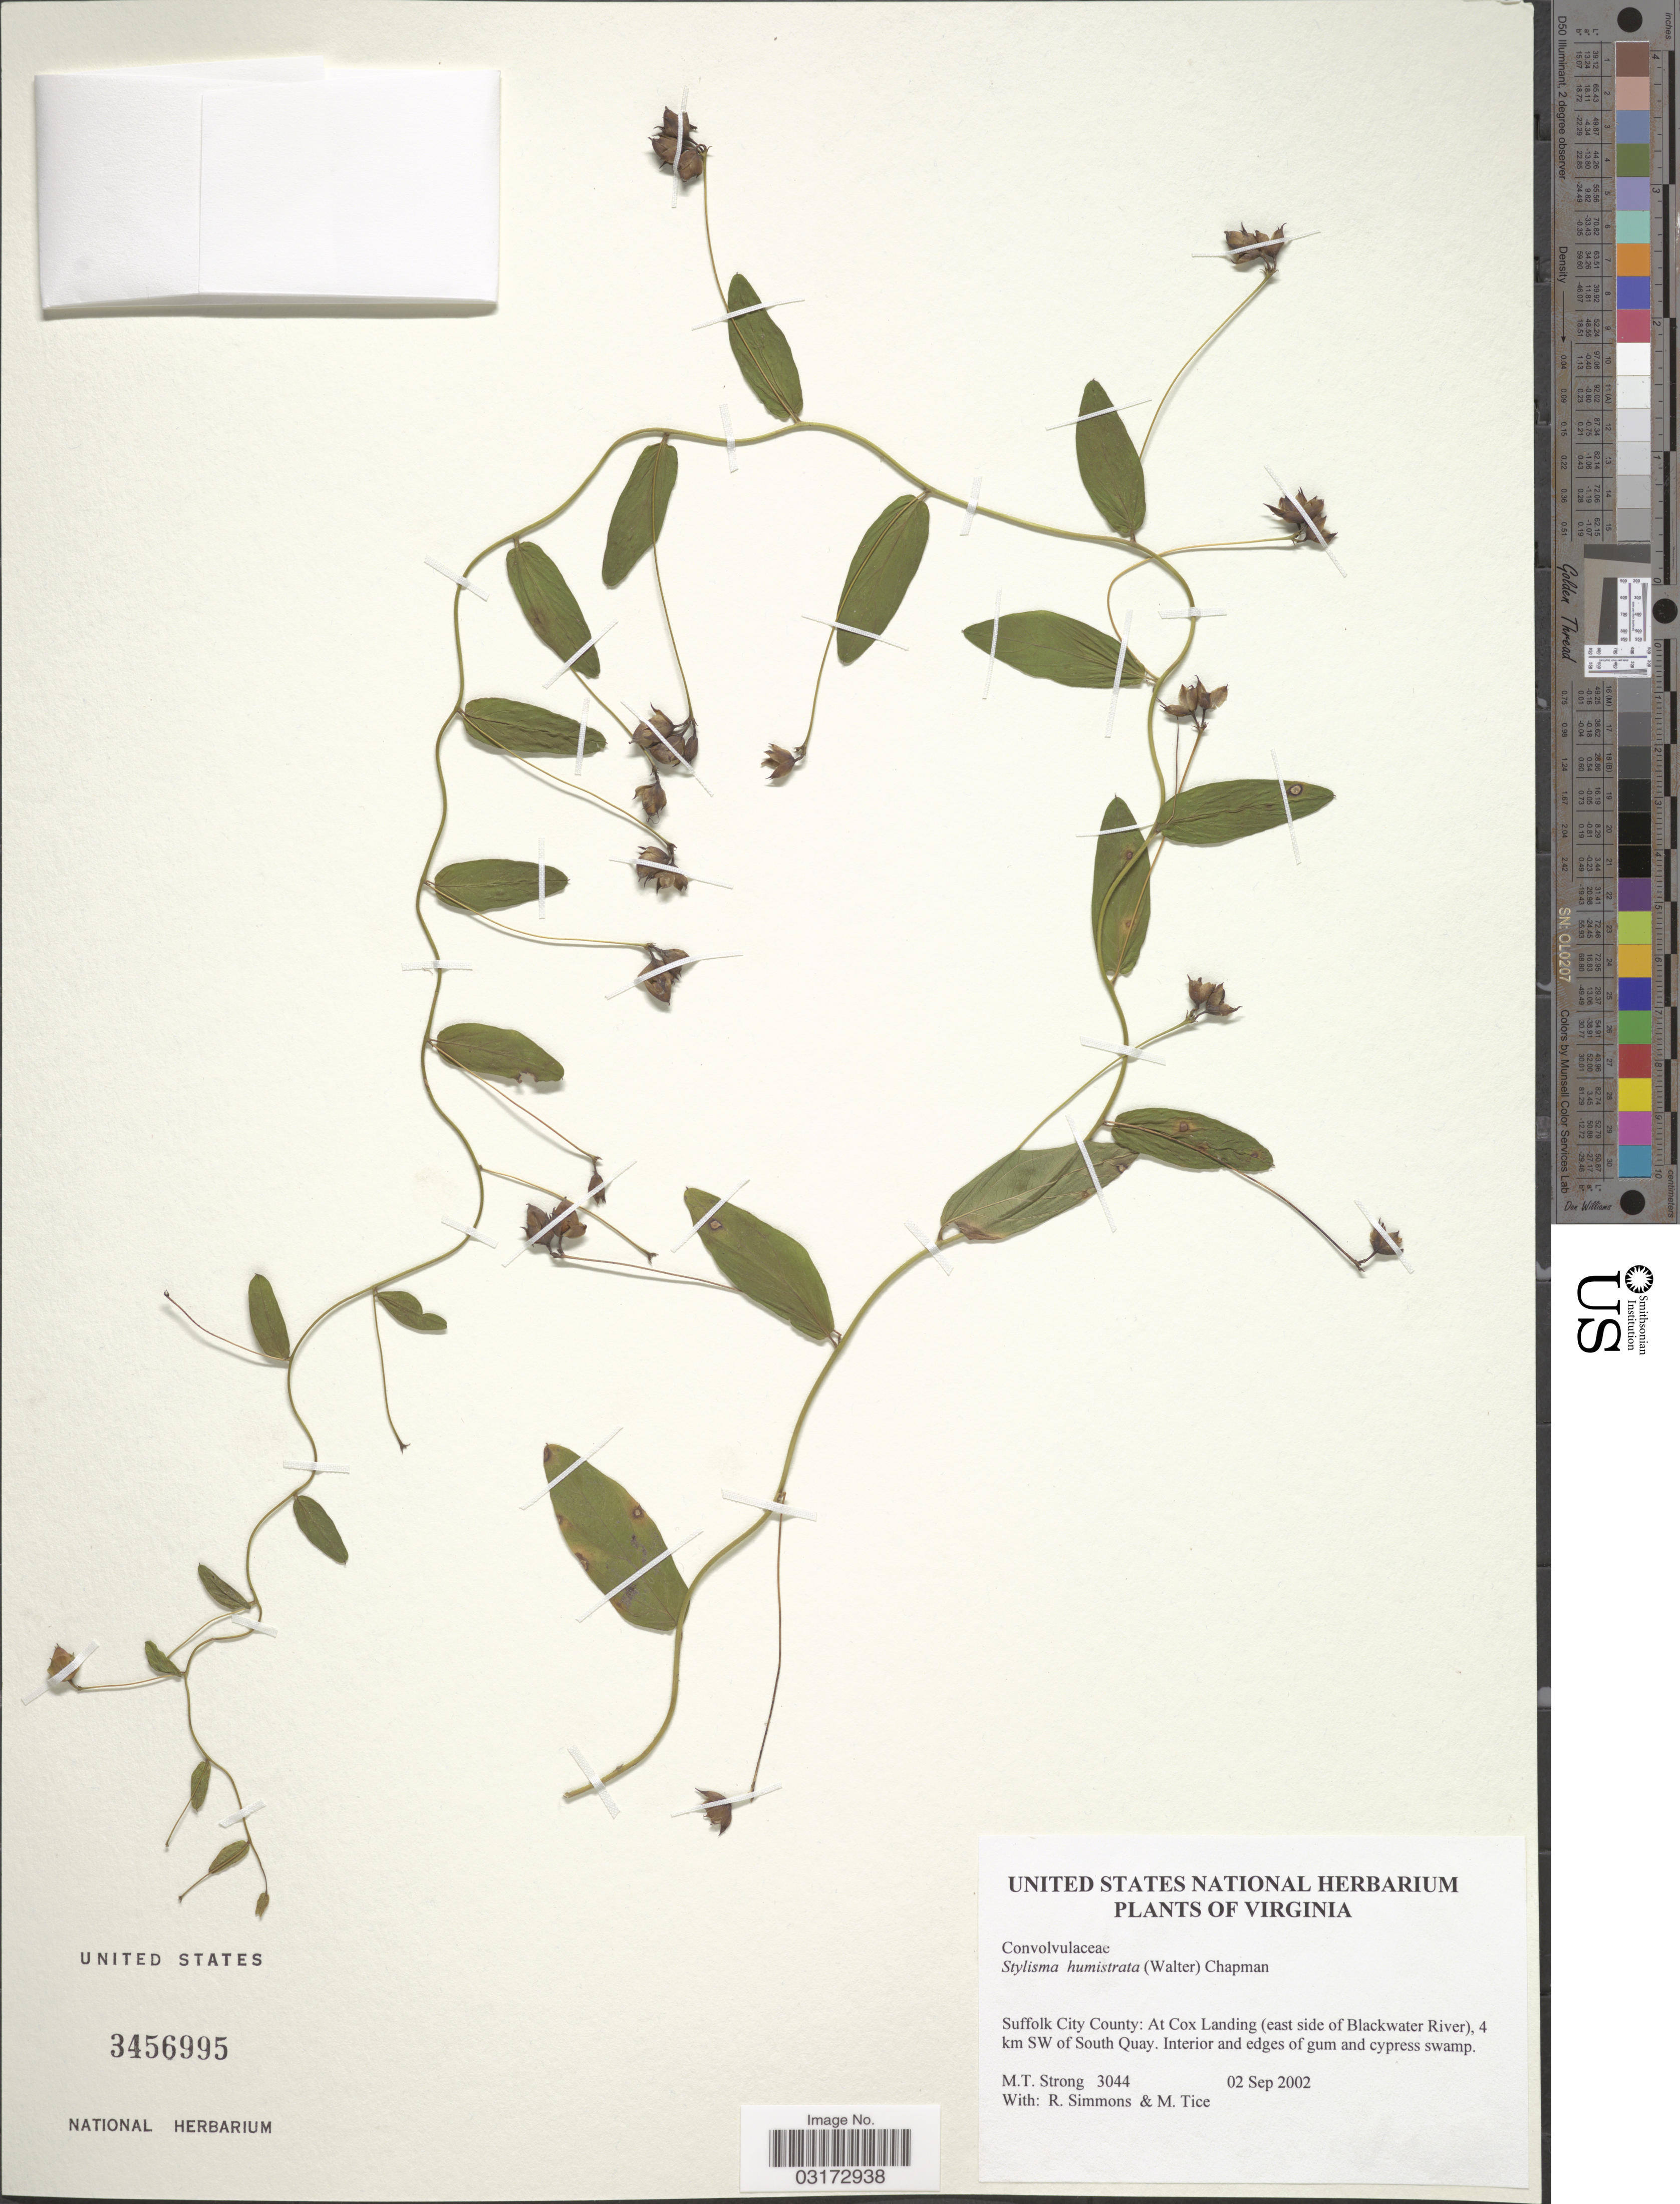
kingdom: Plantae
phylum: Tracheophyta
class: Magnoliopsida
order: Solanales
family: Convolvulaceae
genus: Stylisma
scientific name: Stylisma humistrata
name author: (Walter) Chapm.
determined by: Strong, Mark T., (BOT), Smithsonian Institution - National Museum of Natural History (UNITED STATES)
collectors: M. T. Strong, R. Simmons & M. Tice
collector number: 3044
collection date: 2002-09-02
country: United States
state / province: Virginia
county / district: City of Suffolk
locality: Suffolk City County: At Cox Landing (east side of Blackwater River), 4 km SW of South Quay.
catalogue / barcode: US 3456995